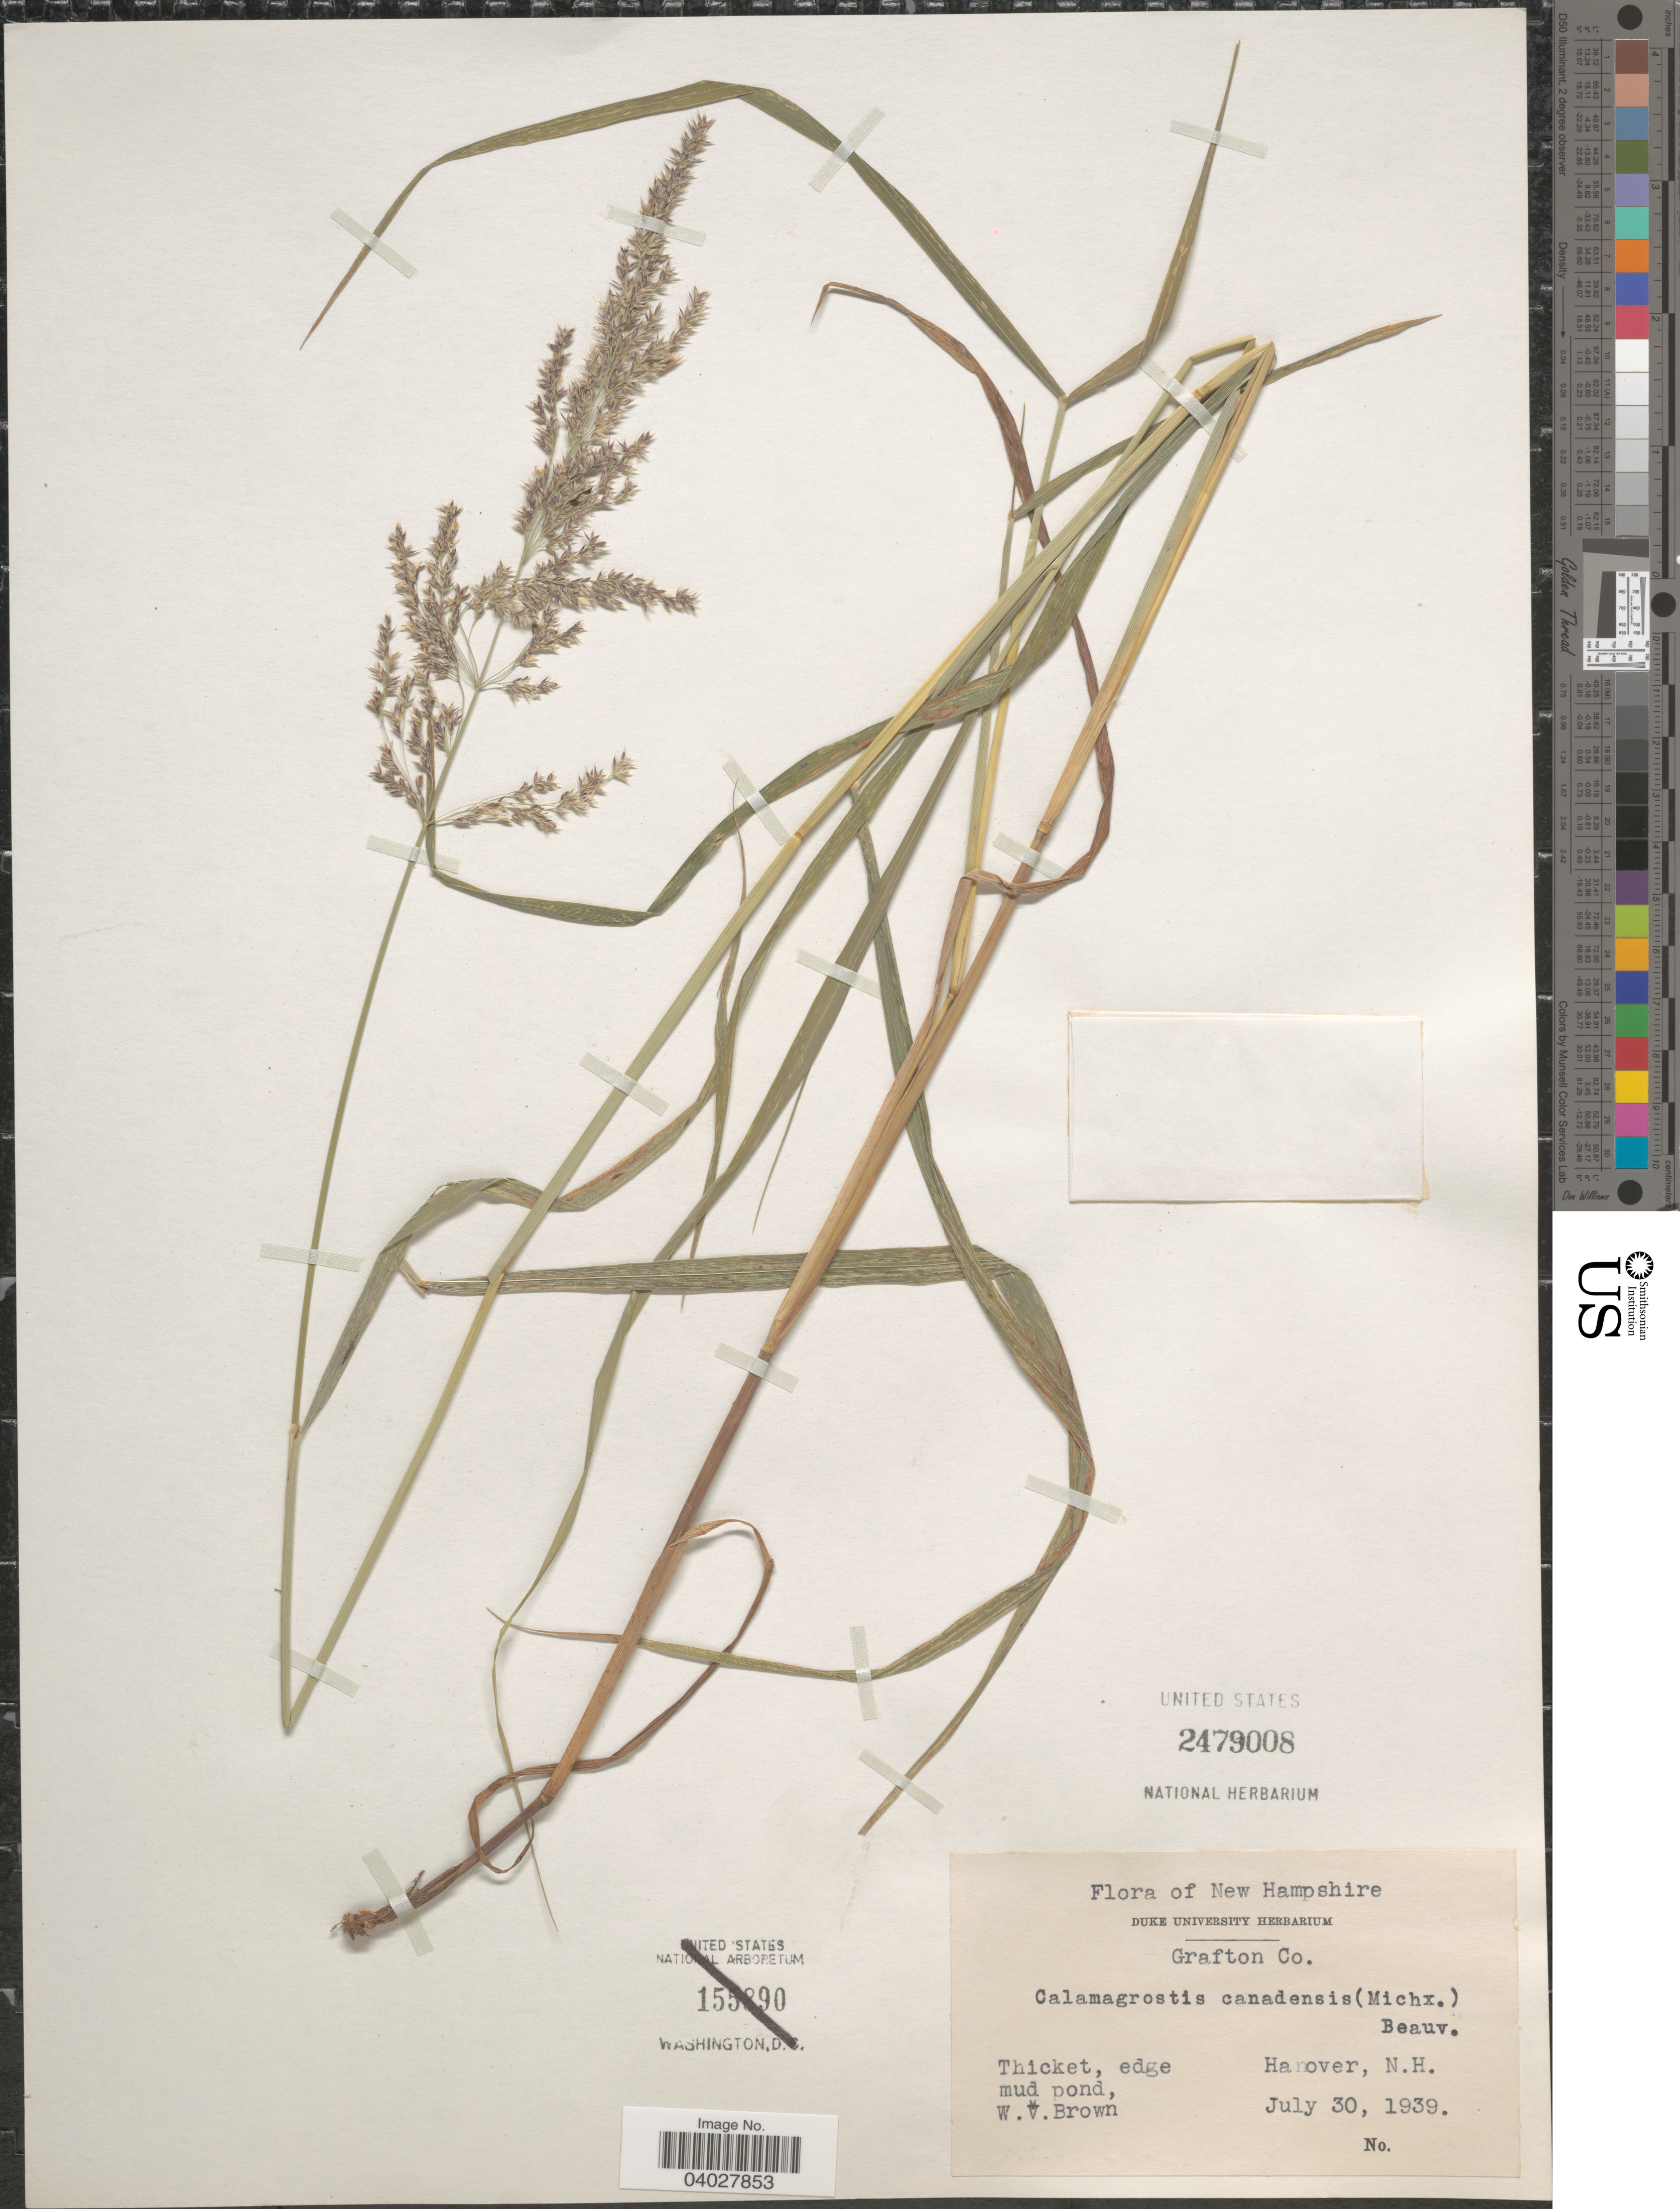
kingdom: Plantae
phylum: Tracheophyta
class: Liliopsida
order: Poales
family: Poaceae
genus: Calamagrostis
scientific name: Calamagrostis canadensis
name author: (Michx.) P. Beauv.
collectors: W. Brown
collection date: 1939-07-30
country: United States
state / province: New Hampshire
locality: Grafton Co. Thicket, edge mud pond, Hanover.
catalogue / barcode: US 2479008